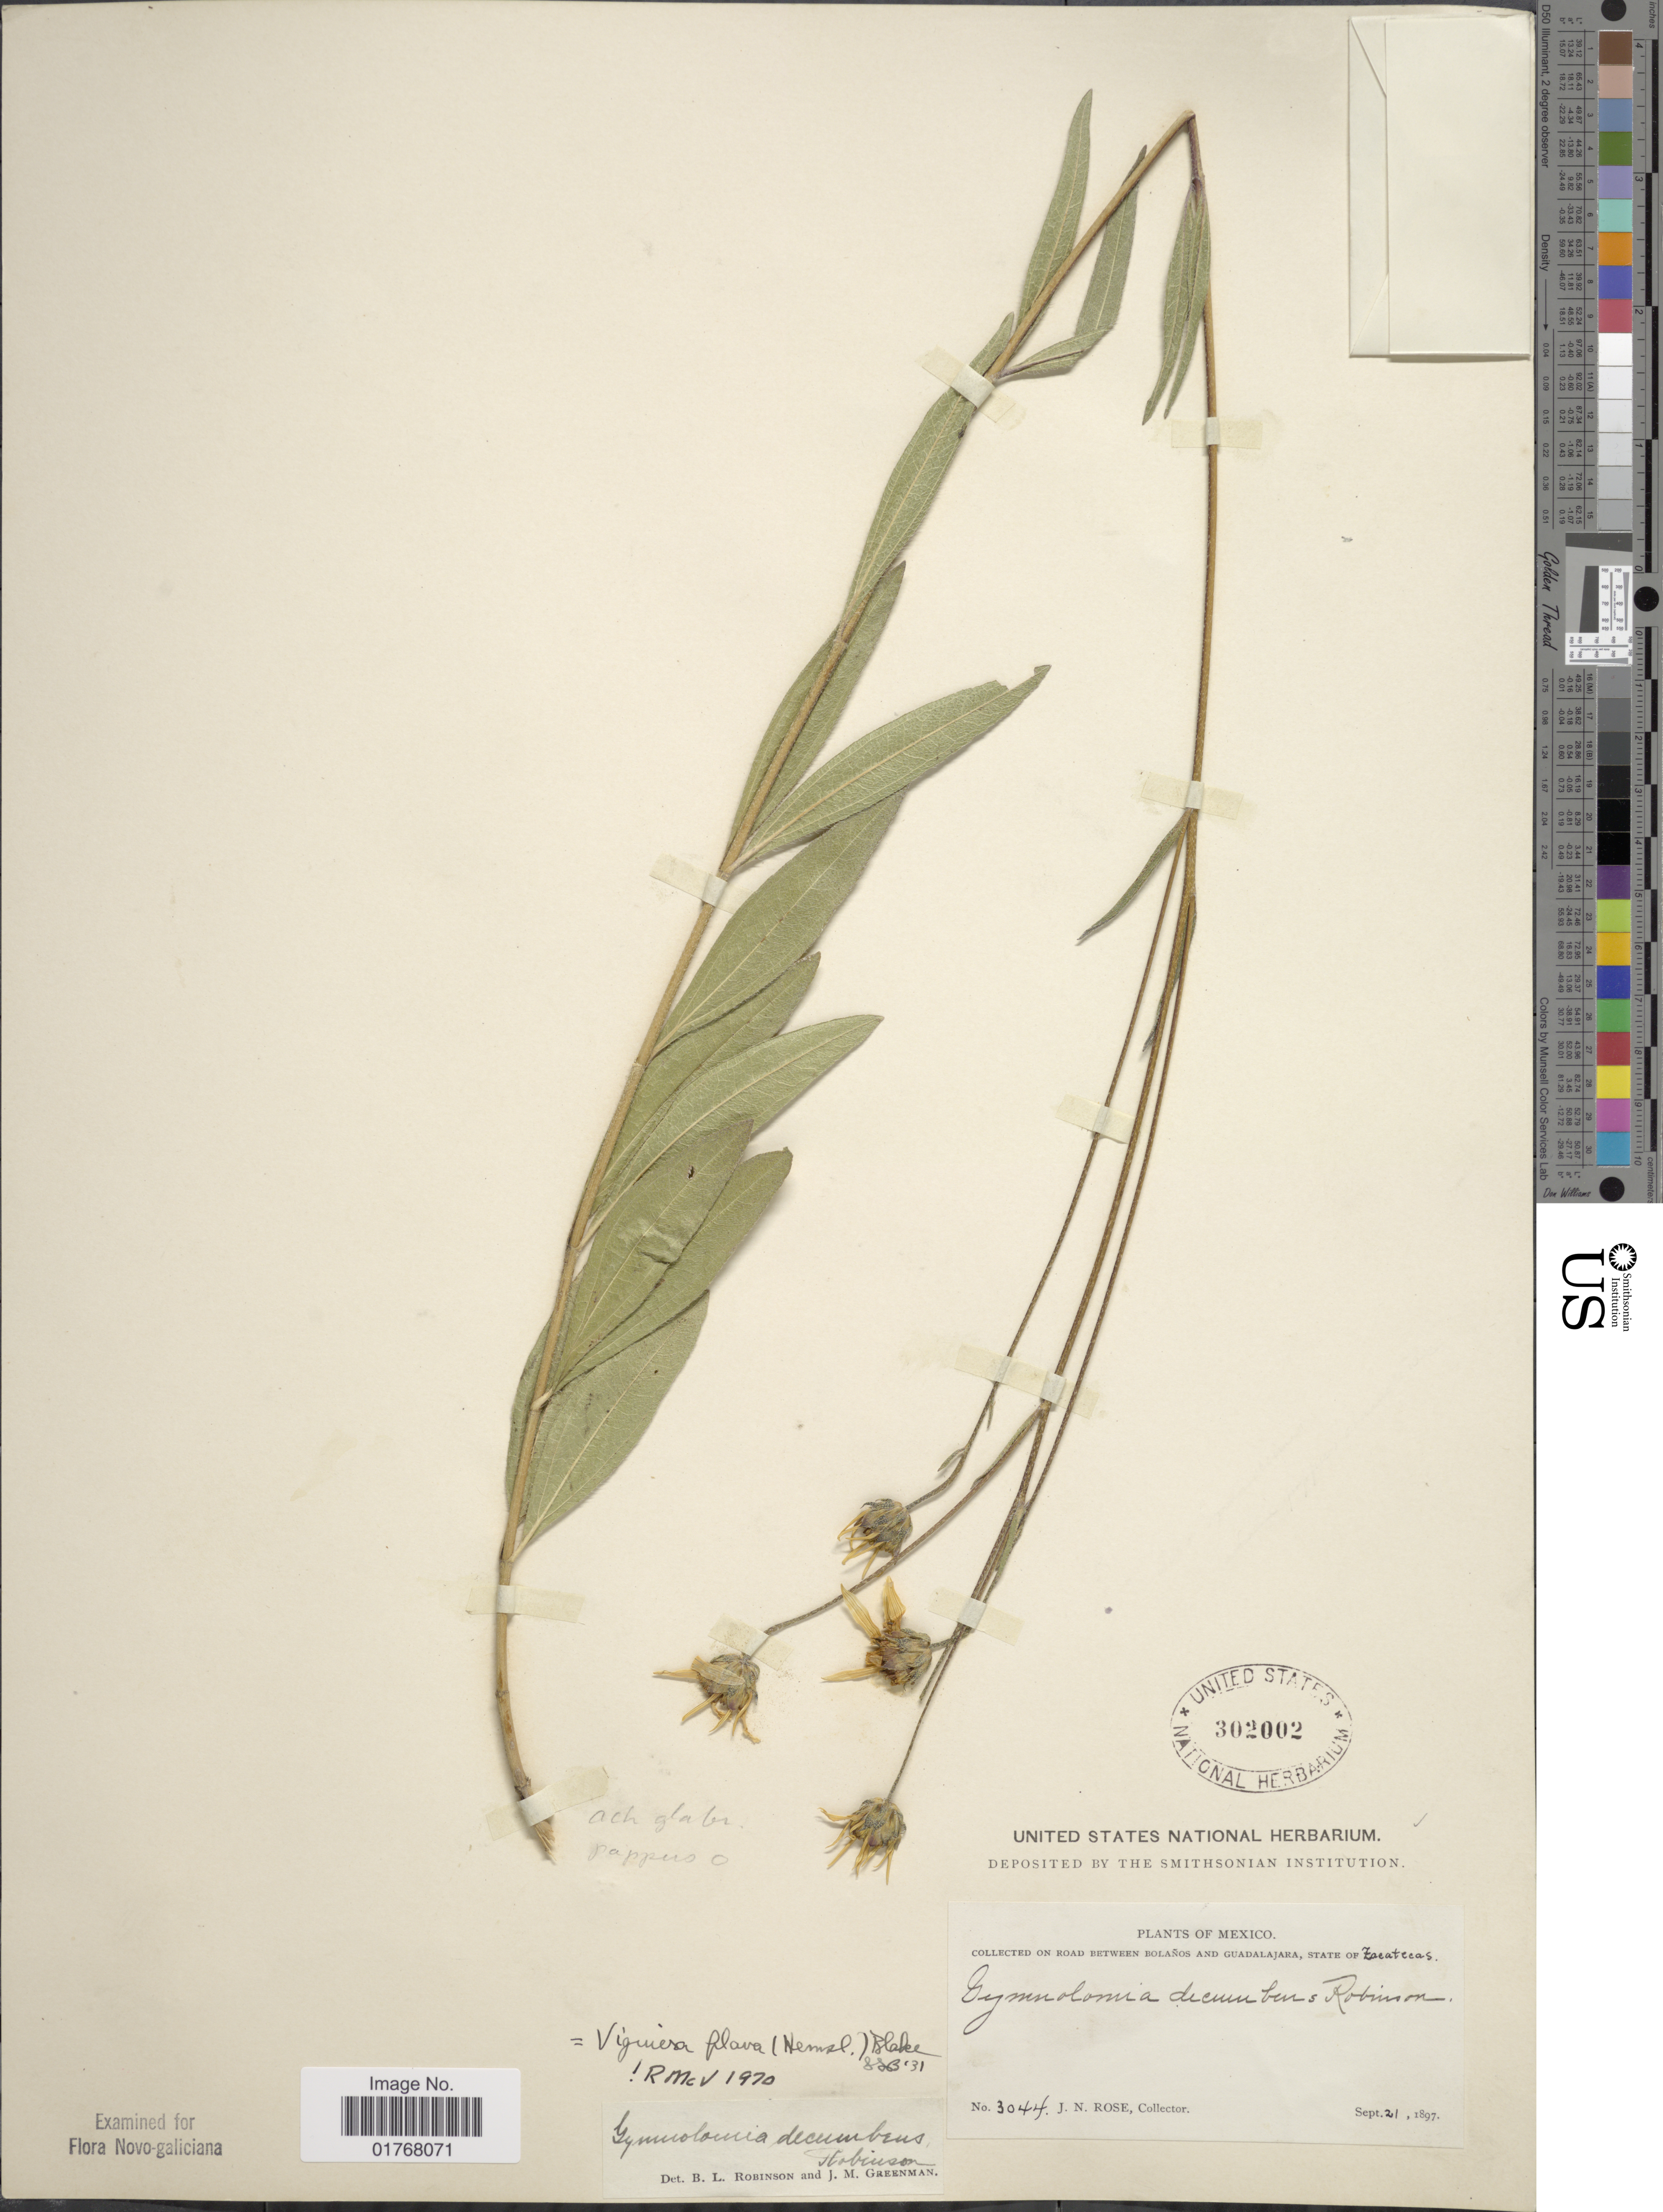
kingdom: Plantae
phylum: Tracheophyta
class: Magnoliopsida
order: Asterales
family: Asteraceae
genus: Viguiera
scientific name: Viguiera flava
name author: (Hemsl.) Blake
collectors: J. N. Rose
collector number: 3044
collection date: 1897-09-21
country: Mexico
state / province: Zacatecas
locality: On road between Bolaños and Guadalajara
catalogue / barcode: US 302002